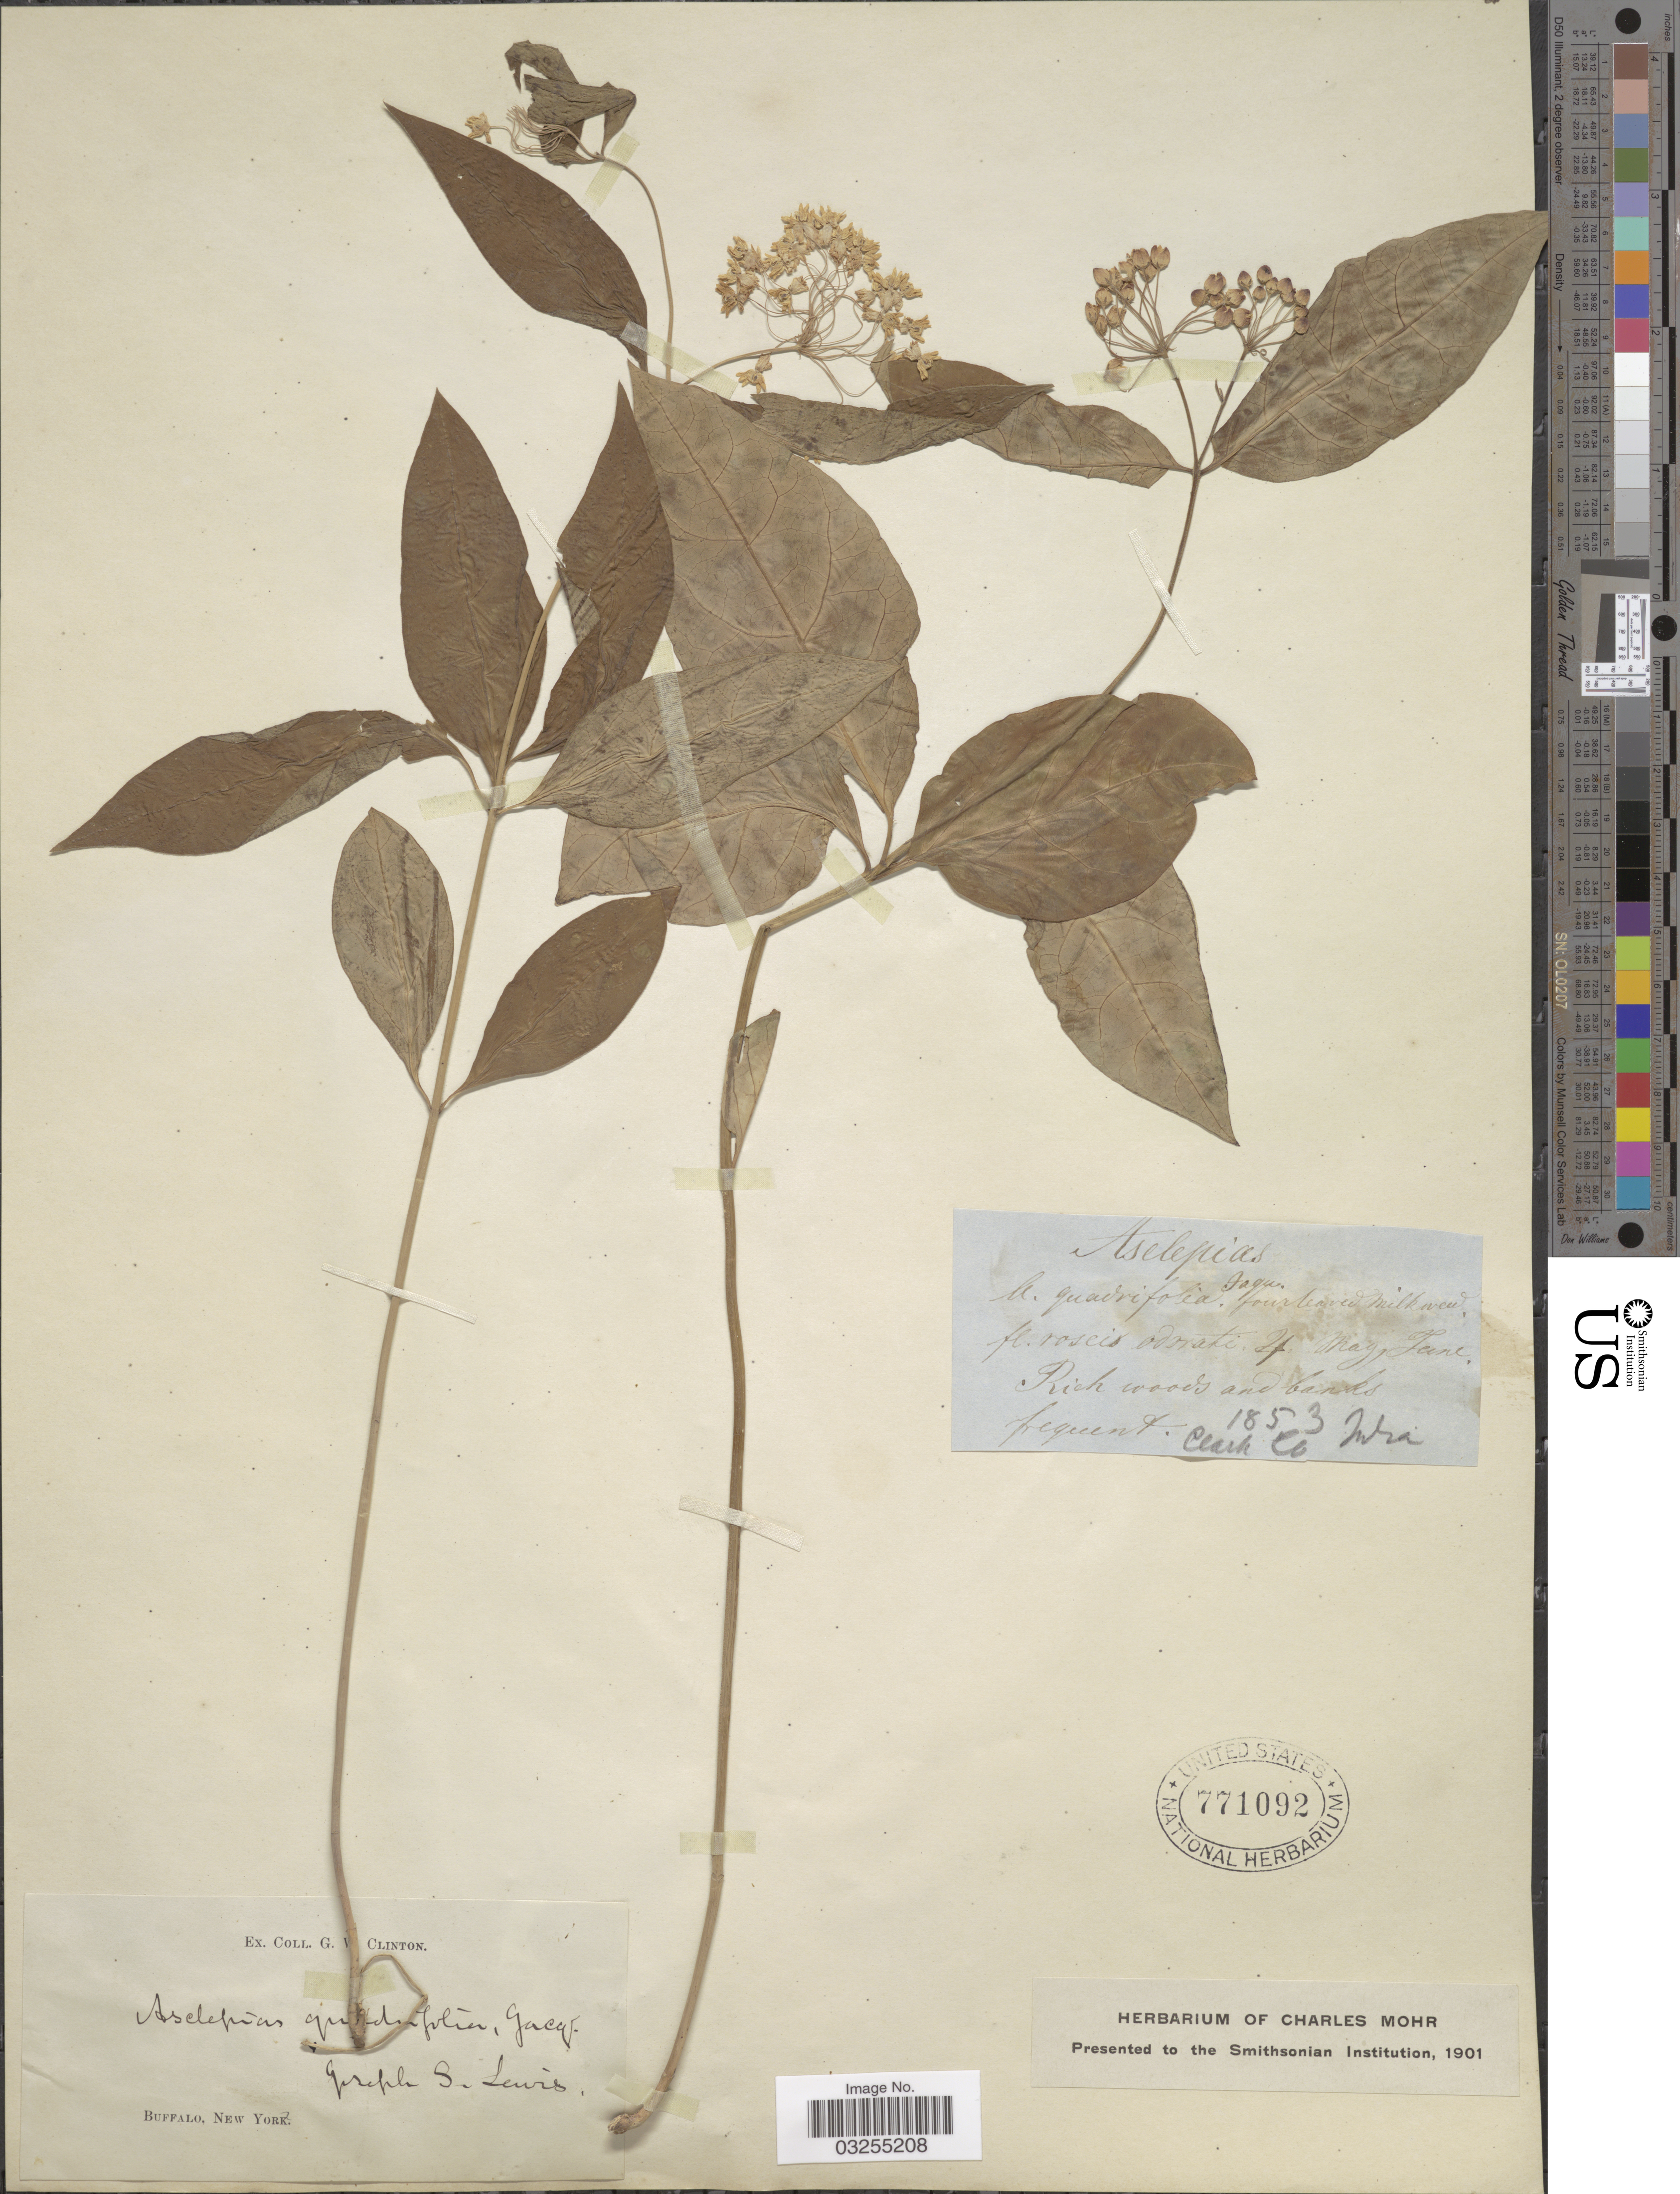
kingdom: Plantae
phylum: Tracheophyta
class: Magnoliopsida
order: Gentianales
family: Apocynaceae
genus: Asclepias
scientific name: Asclepias quadrifolia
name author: Jacq.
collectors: ex herb. G. W. Clinton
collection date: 1853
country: United States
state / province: New York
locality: Buffalo. Clark Co.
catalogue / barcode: US 771092